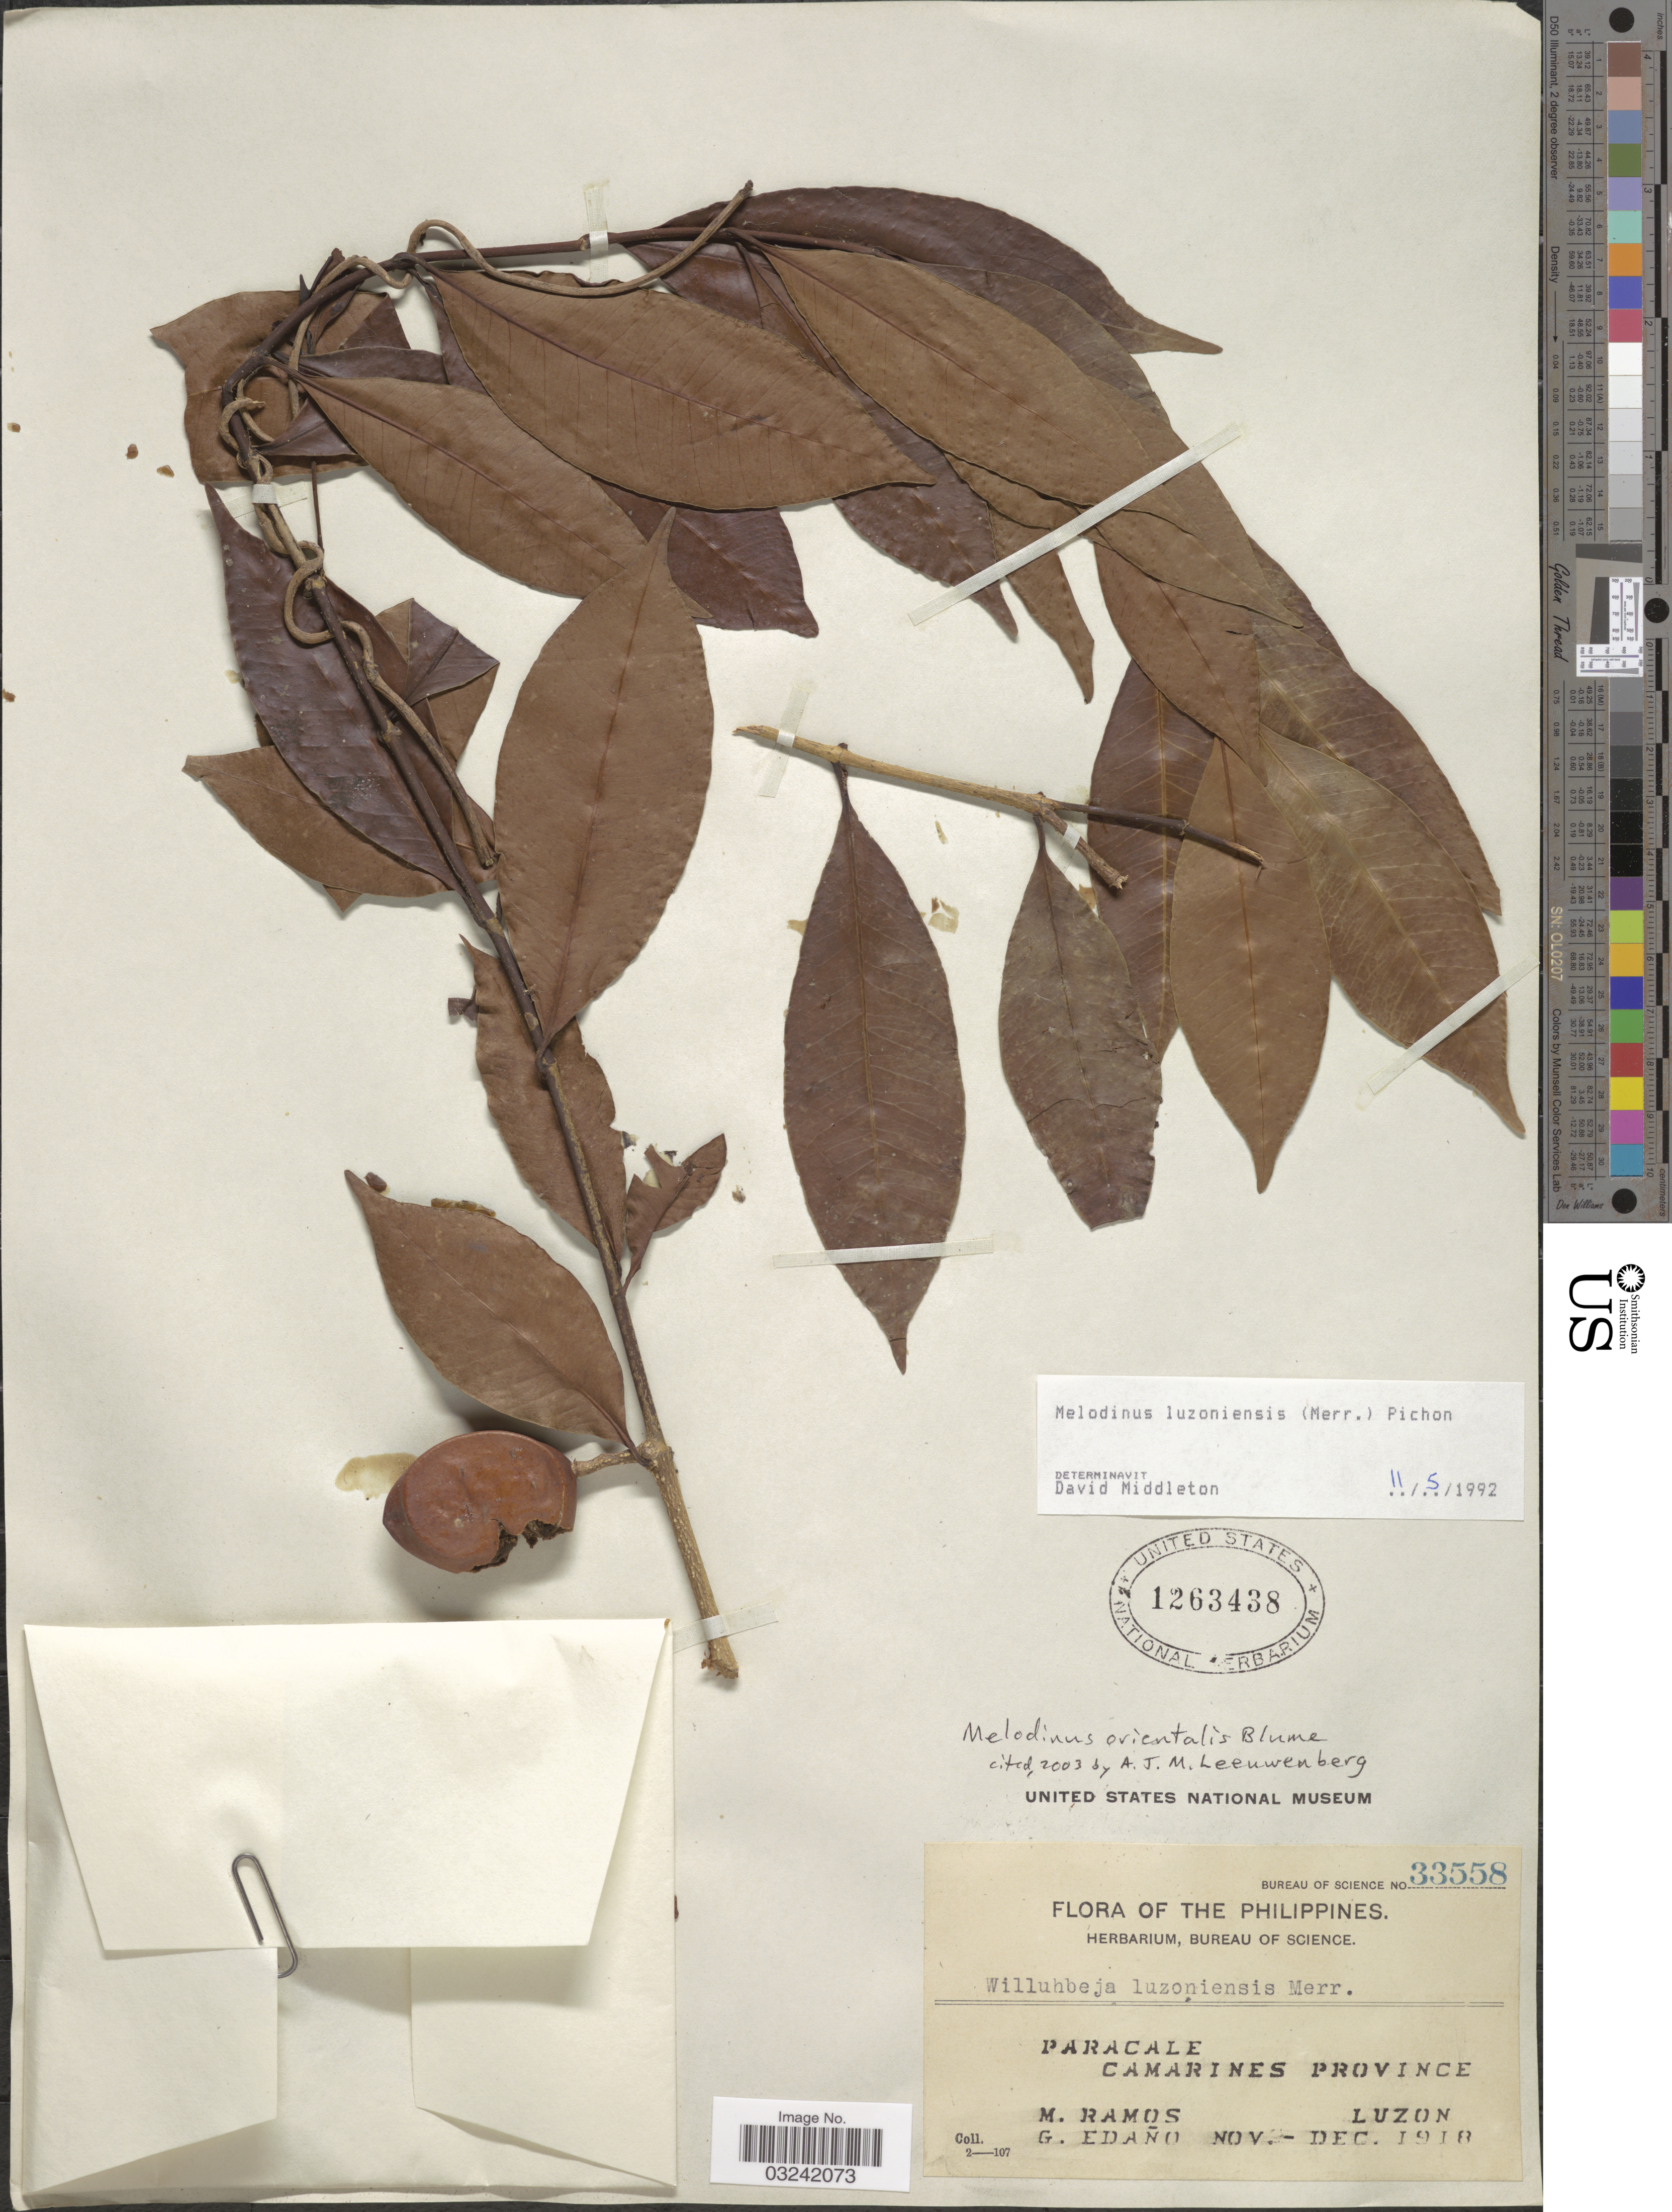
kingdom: Plantae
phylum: Tracheophyta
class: Magnoliopsida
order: Gentianales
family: Apocynaceae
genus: Melodinus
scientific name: Melodinus orientalis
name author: Blume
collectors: M. Ramos & G. Edaño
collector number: Bureau of Science 33558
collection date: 1918-11/1918-12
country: Philippines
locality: Paracale Camarines Province Luzon.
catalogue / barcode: US 1263438